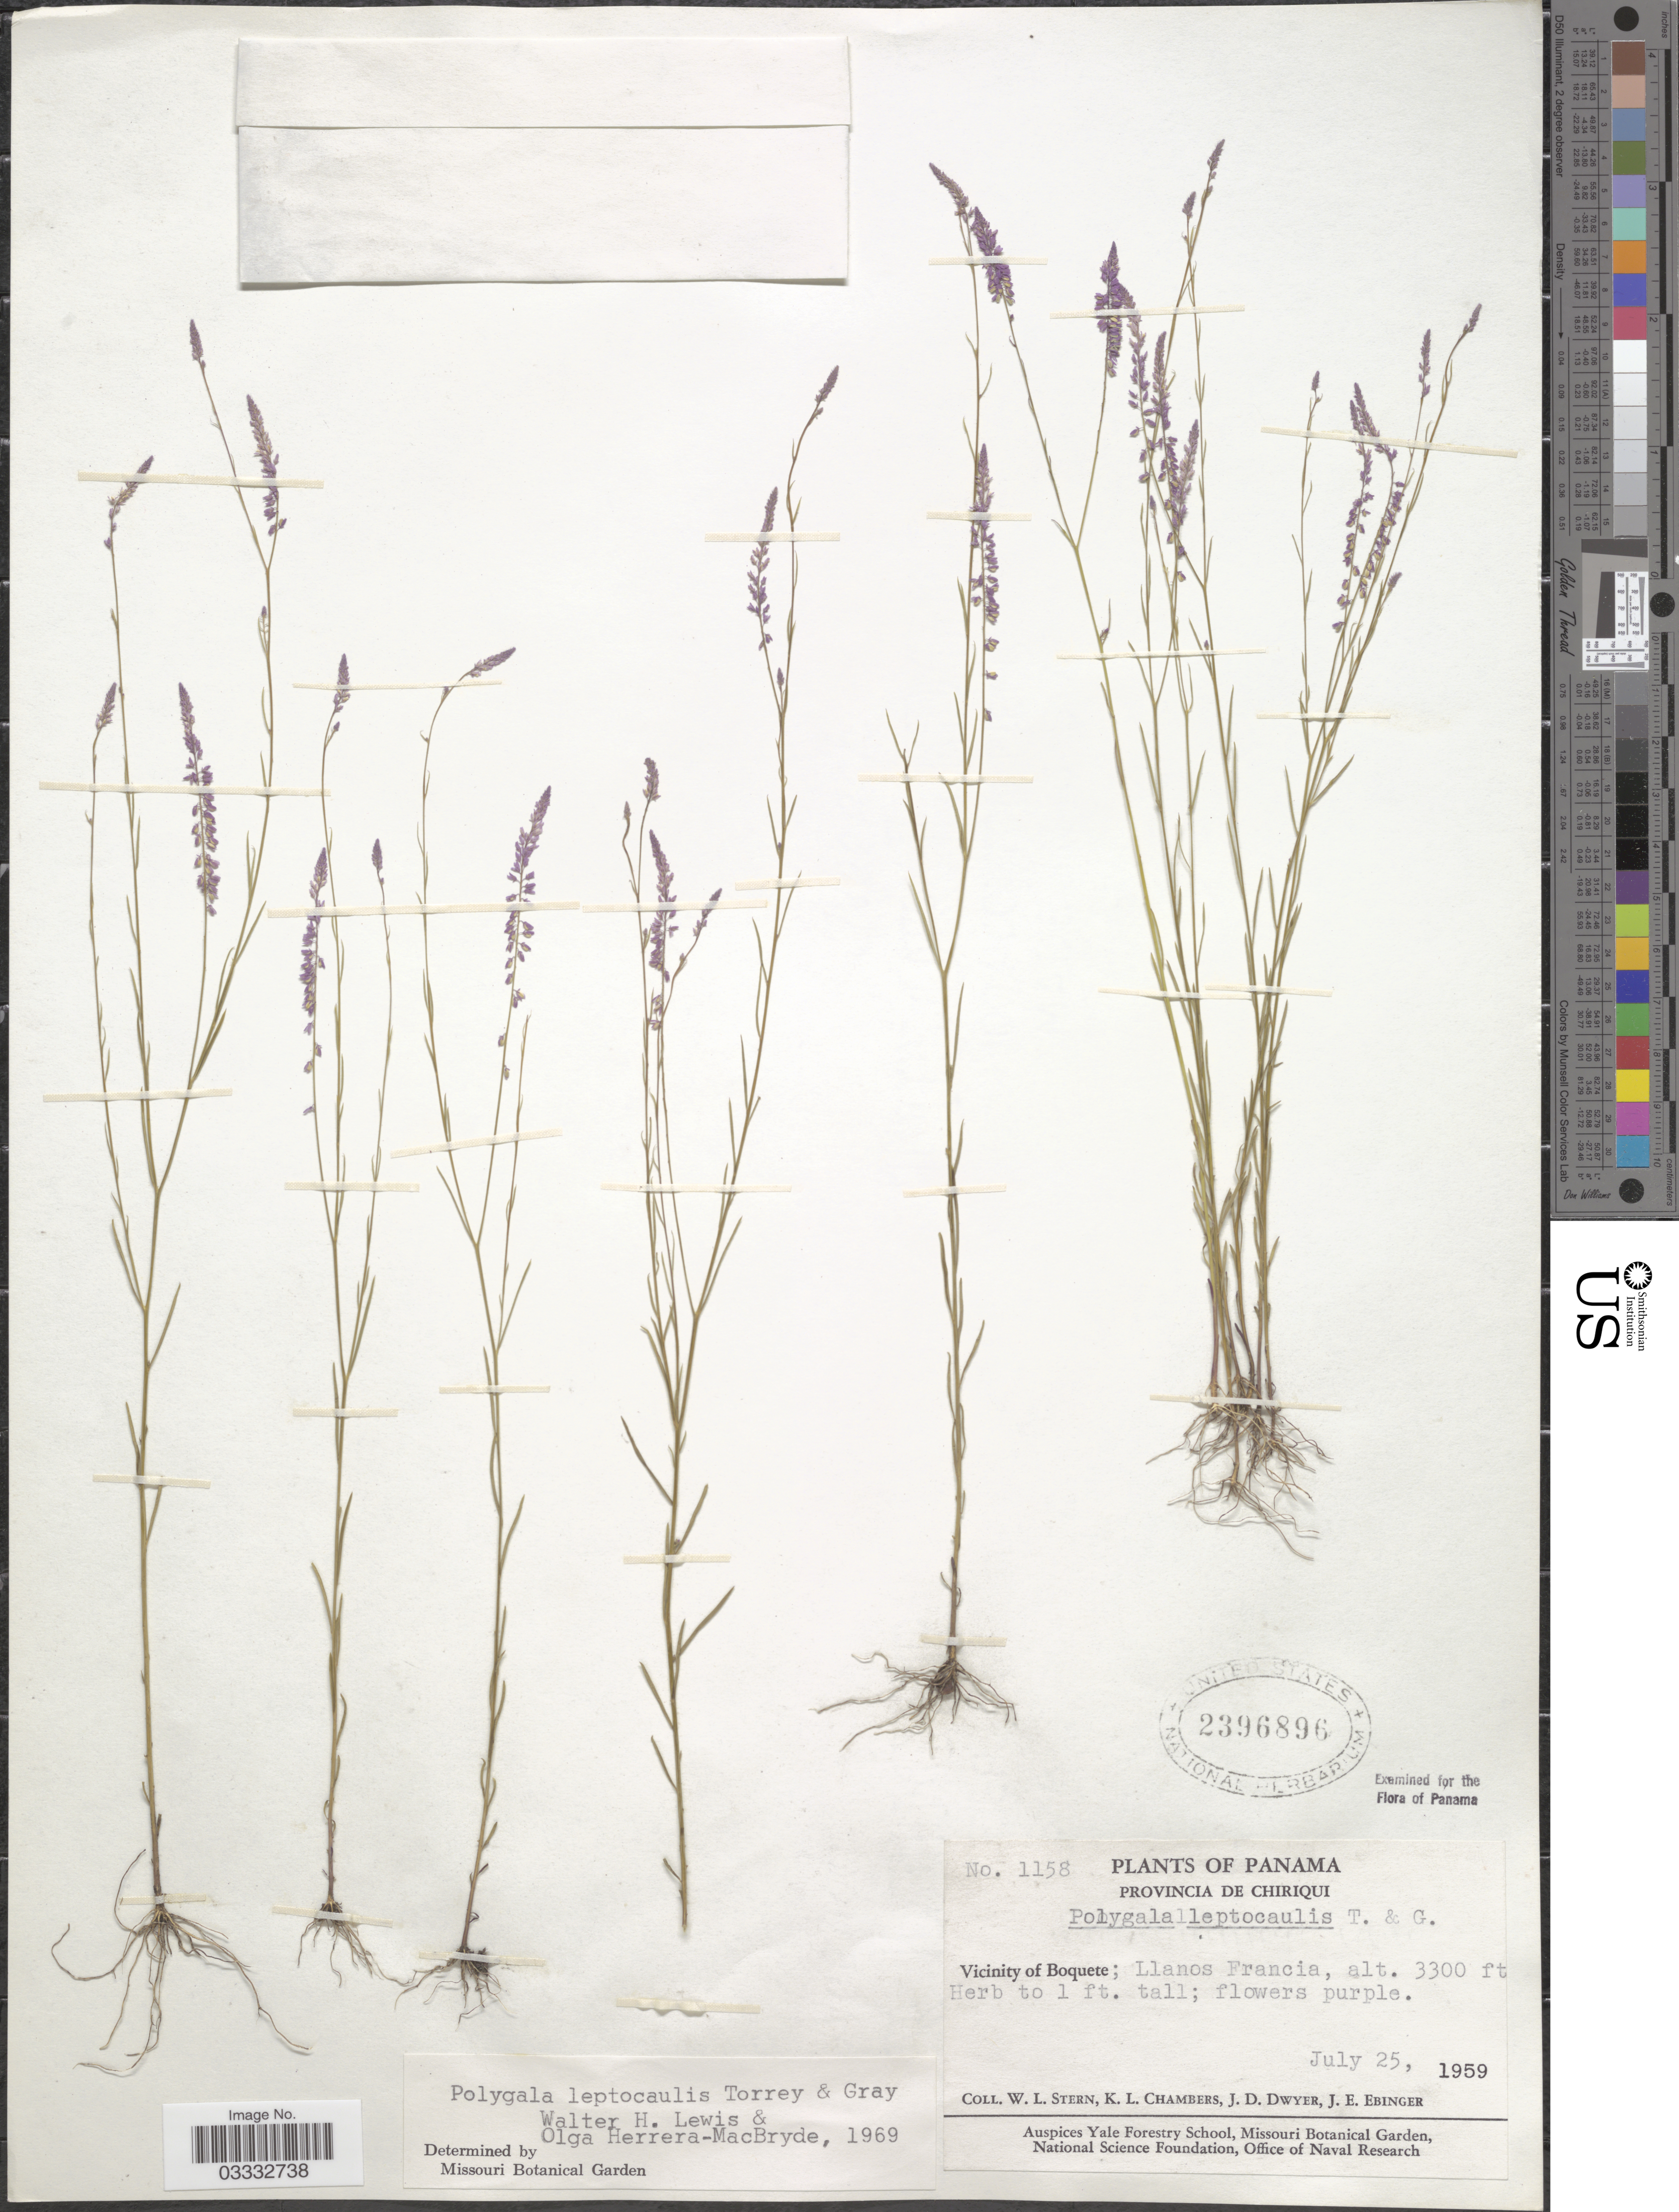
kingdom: Plantae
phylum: Tracheophyta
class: Magnoliopsida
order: Fabales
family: Polygalaceae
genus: Polygala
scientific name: Polygala leptocaulis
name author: Torr. & A. Gray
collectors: W. L. Stern, K. Chambers, J. D. Dwyer & J. Ebinger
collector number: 1158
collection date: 1959-07-25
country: Panama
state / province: Chiriqui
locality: Vicinity of Boquete; Llanos Francia.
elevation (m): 1006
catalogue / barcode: US 2396896